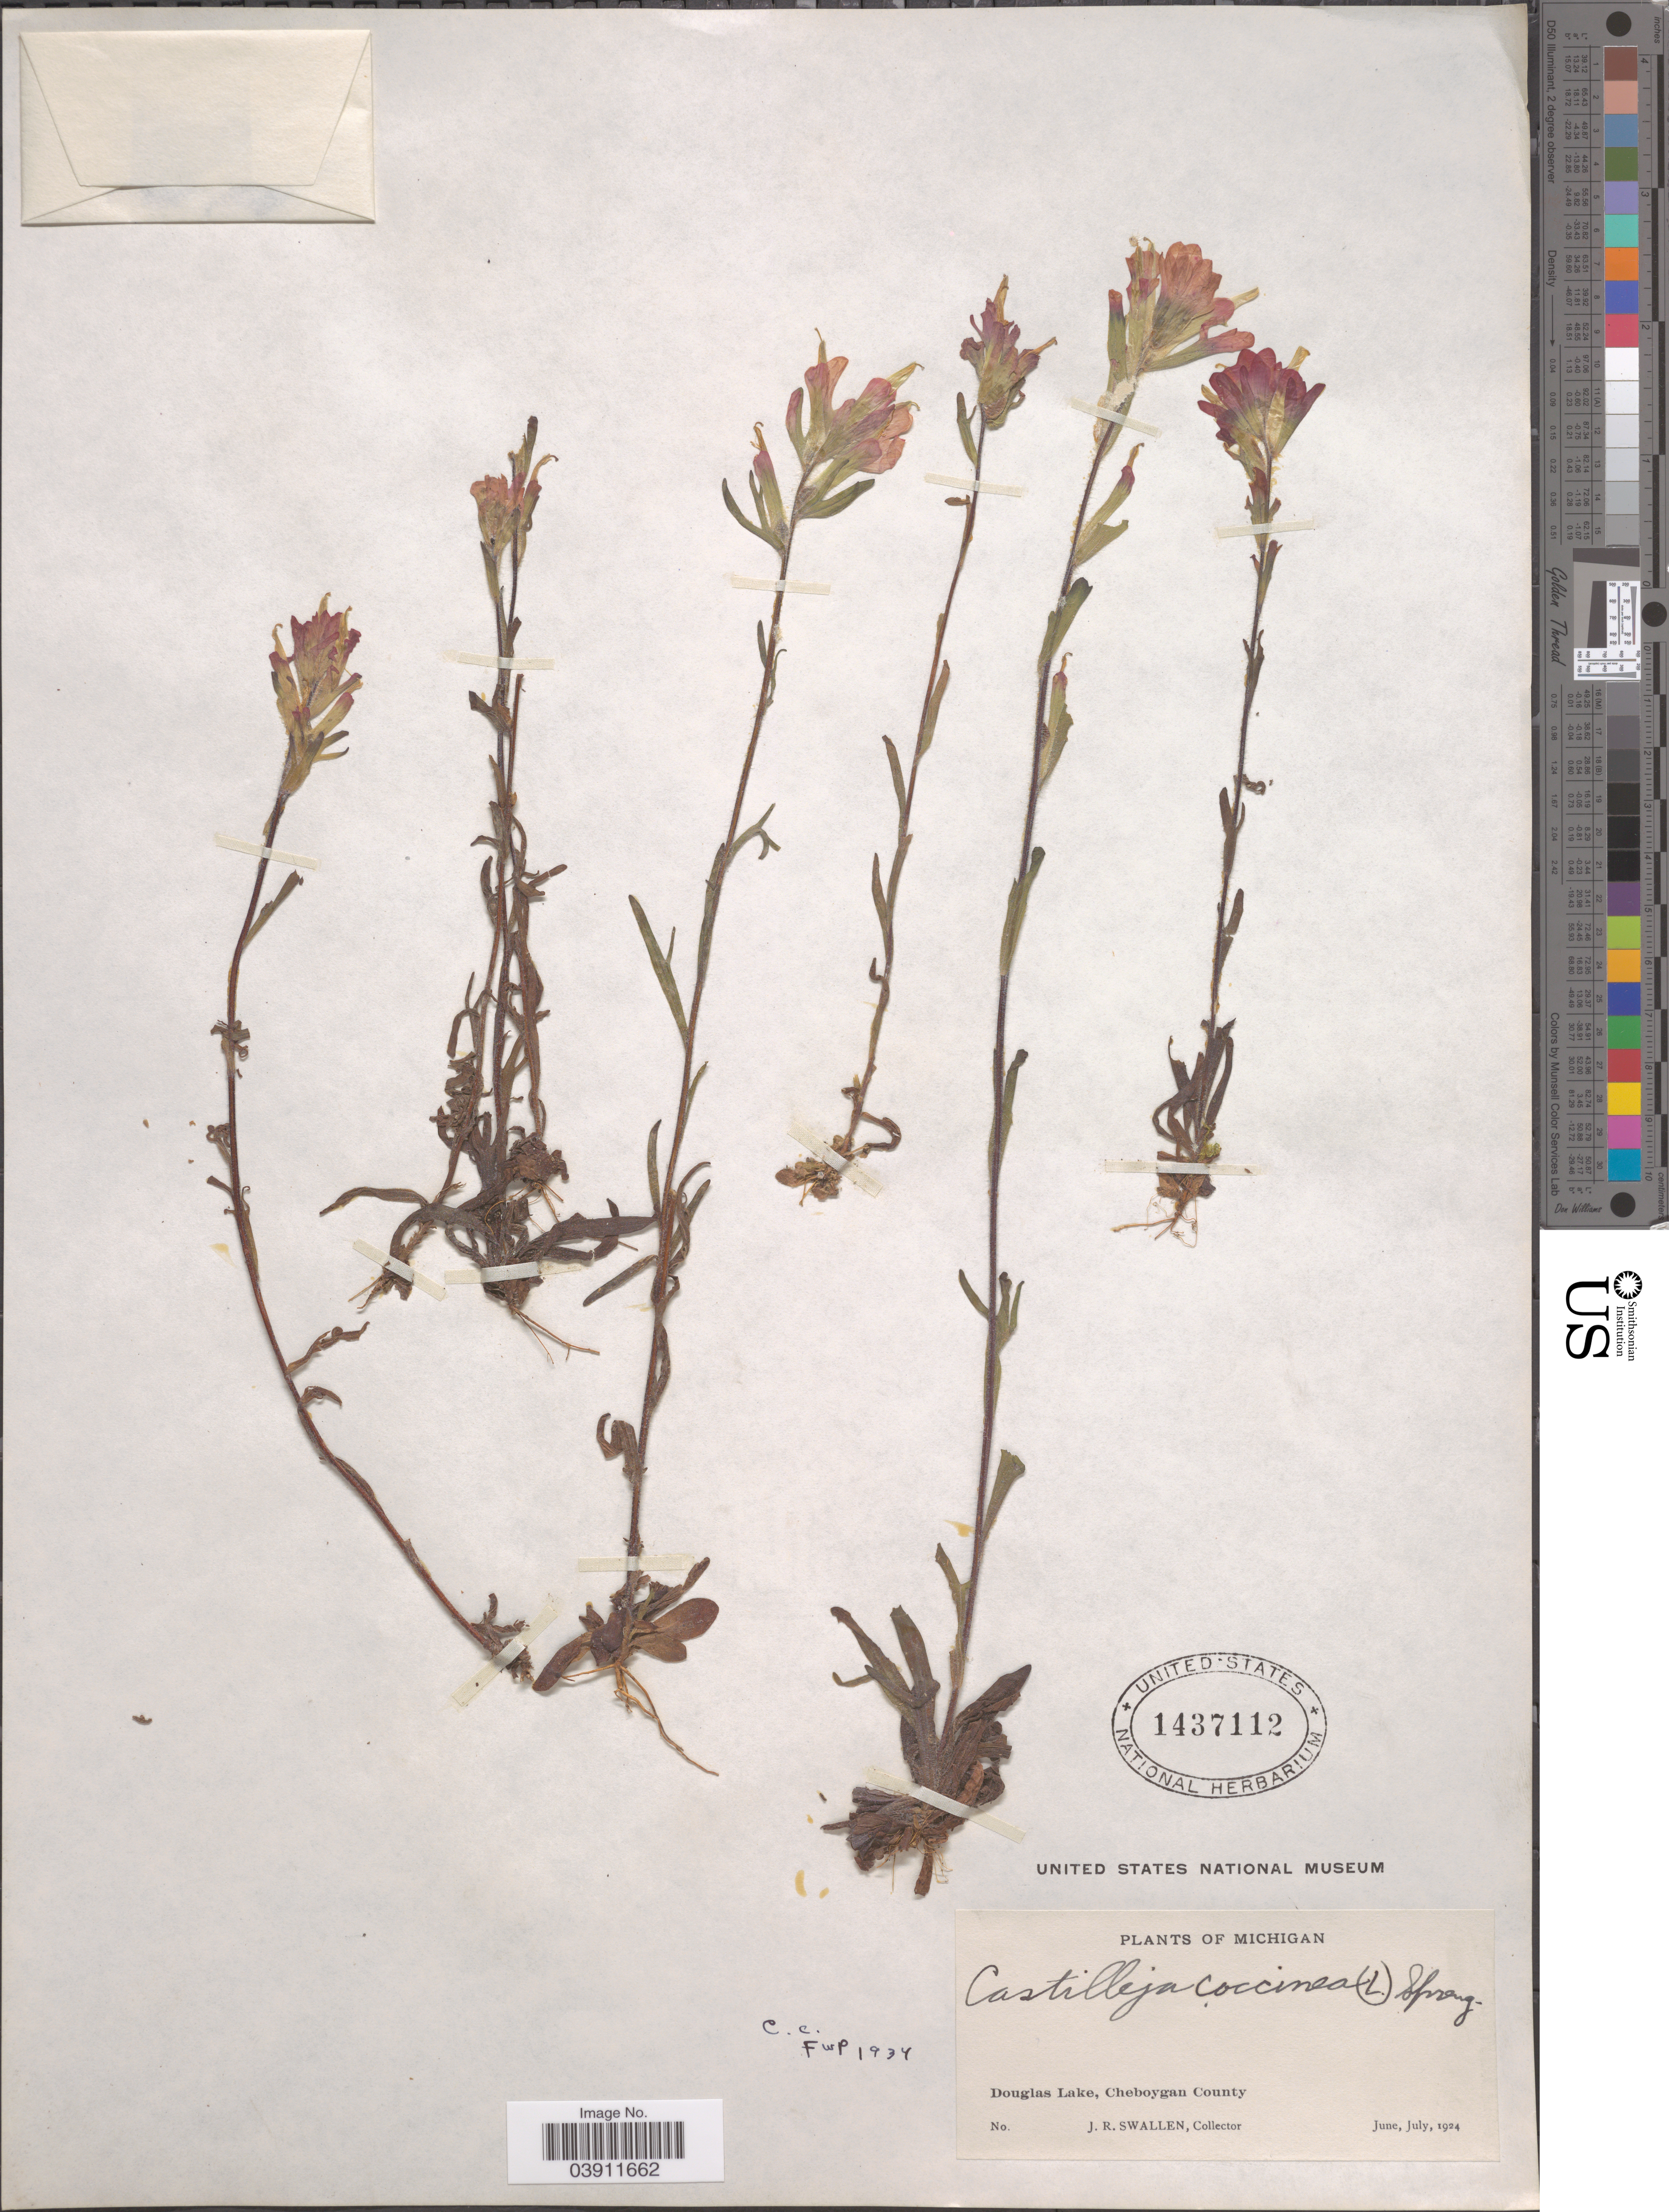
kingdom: Plantae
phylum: Tracheophyta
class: Magnoliopsida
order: Lamiales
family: Orobanchaceae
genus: Castilleja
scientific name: Castilleja coccinea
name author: (L.) Spreng.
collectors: J. R. Swallen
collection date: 1924-06/1924-07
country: United States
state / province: Michigan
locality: Douglas Lake, Cheboygan County.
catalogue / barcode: US 1437112